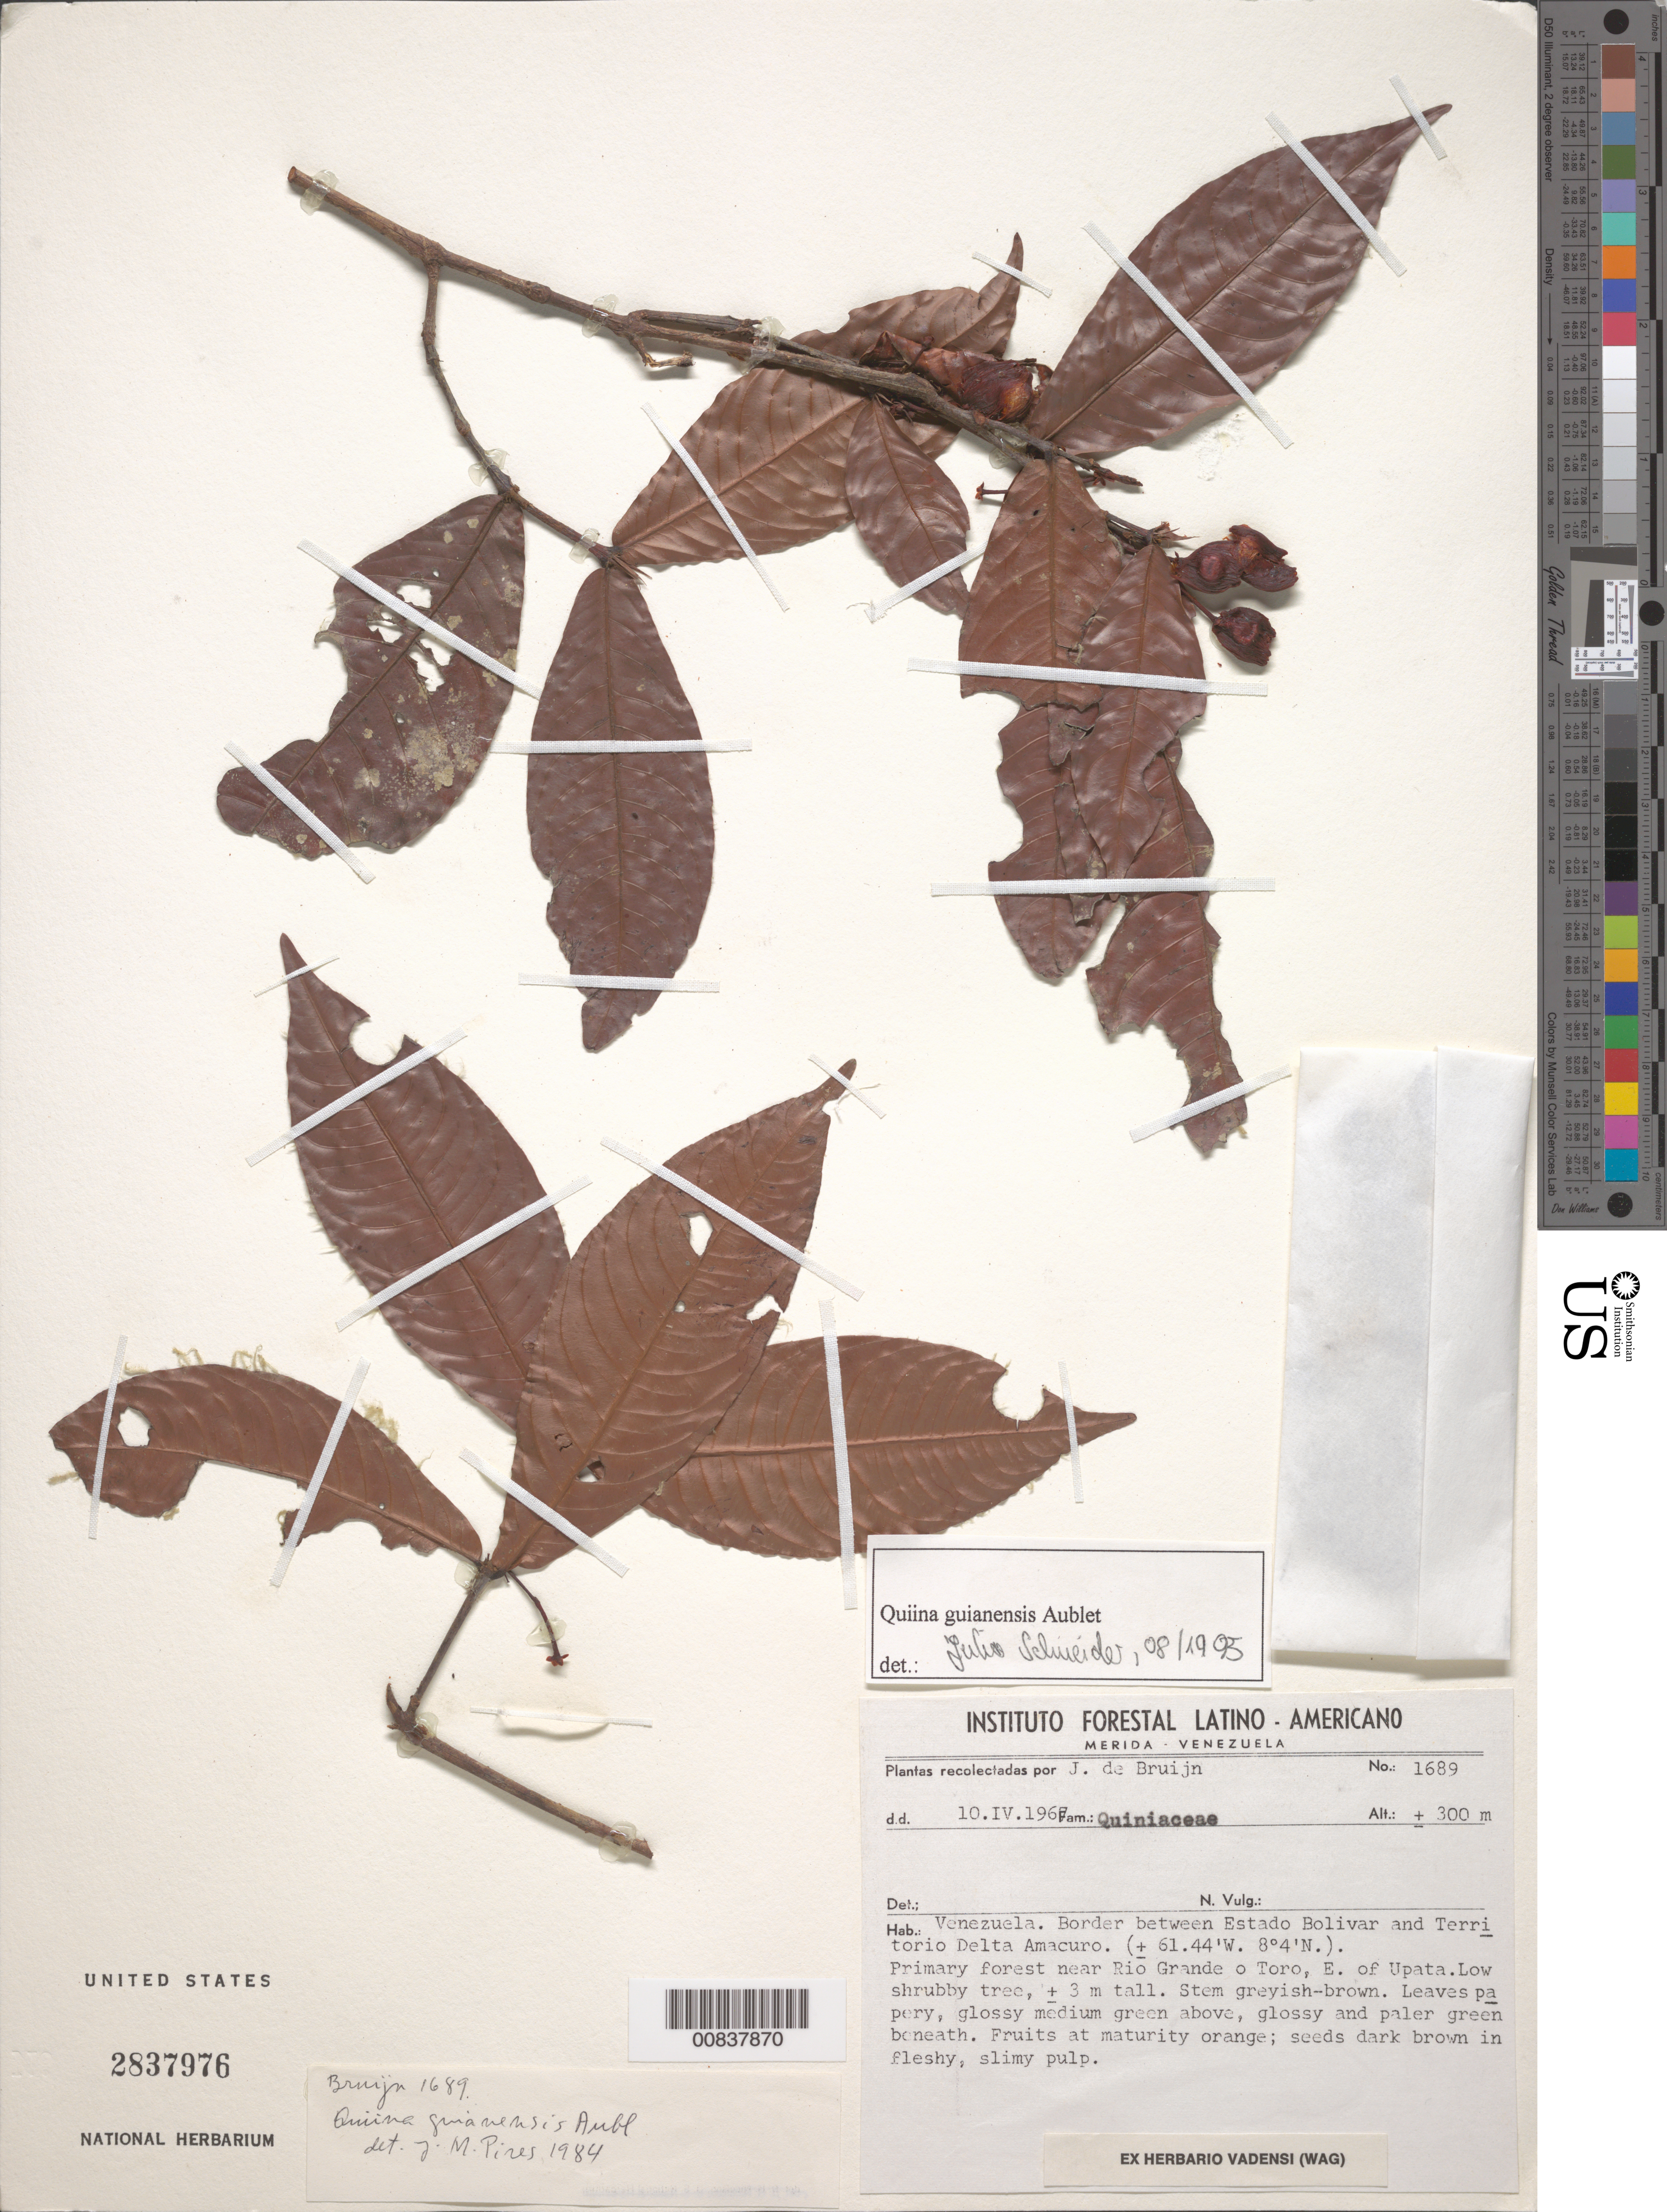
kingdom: Plantae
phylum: Tracheophyta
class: Magnoliopsida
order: Malpighiales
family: Quiinaceae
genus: Quiina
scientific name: Quiina guianensis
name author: Aubl.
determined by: Schneider, J.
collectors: J. Bruijn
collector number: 1689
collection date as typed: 10-Apr-67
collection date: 1967-04-10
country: Venezuela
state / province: Bolívar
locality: Estado Bolívar and Territorío Delta Amacuro border, near Río Grande o Toro, E of Upata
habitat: Primary forest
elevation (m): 300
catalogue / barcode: US 2837976